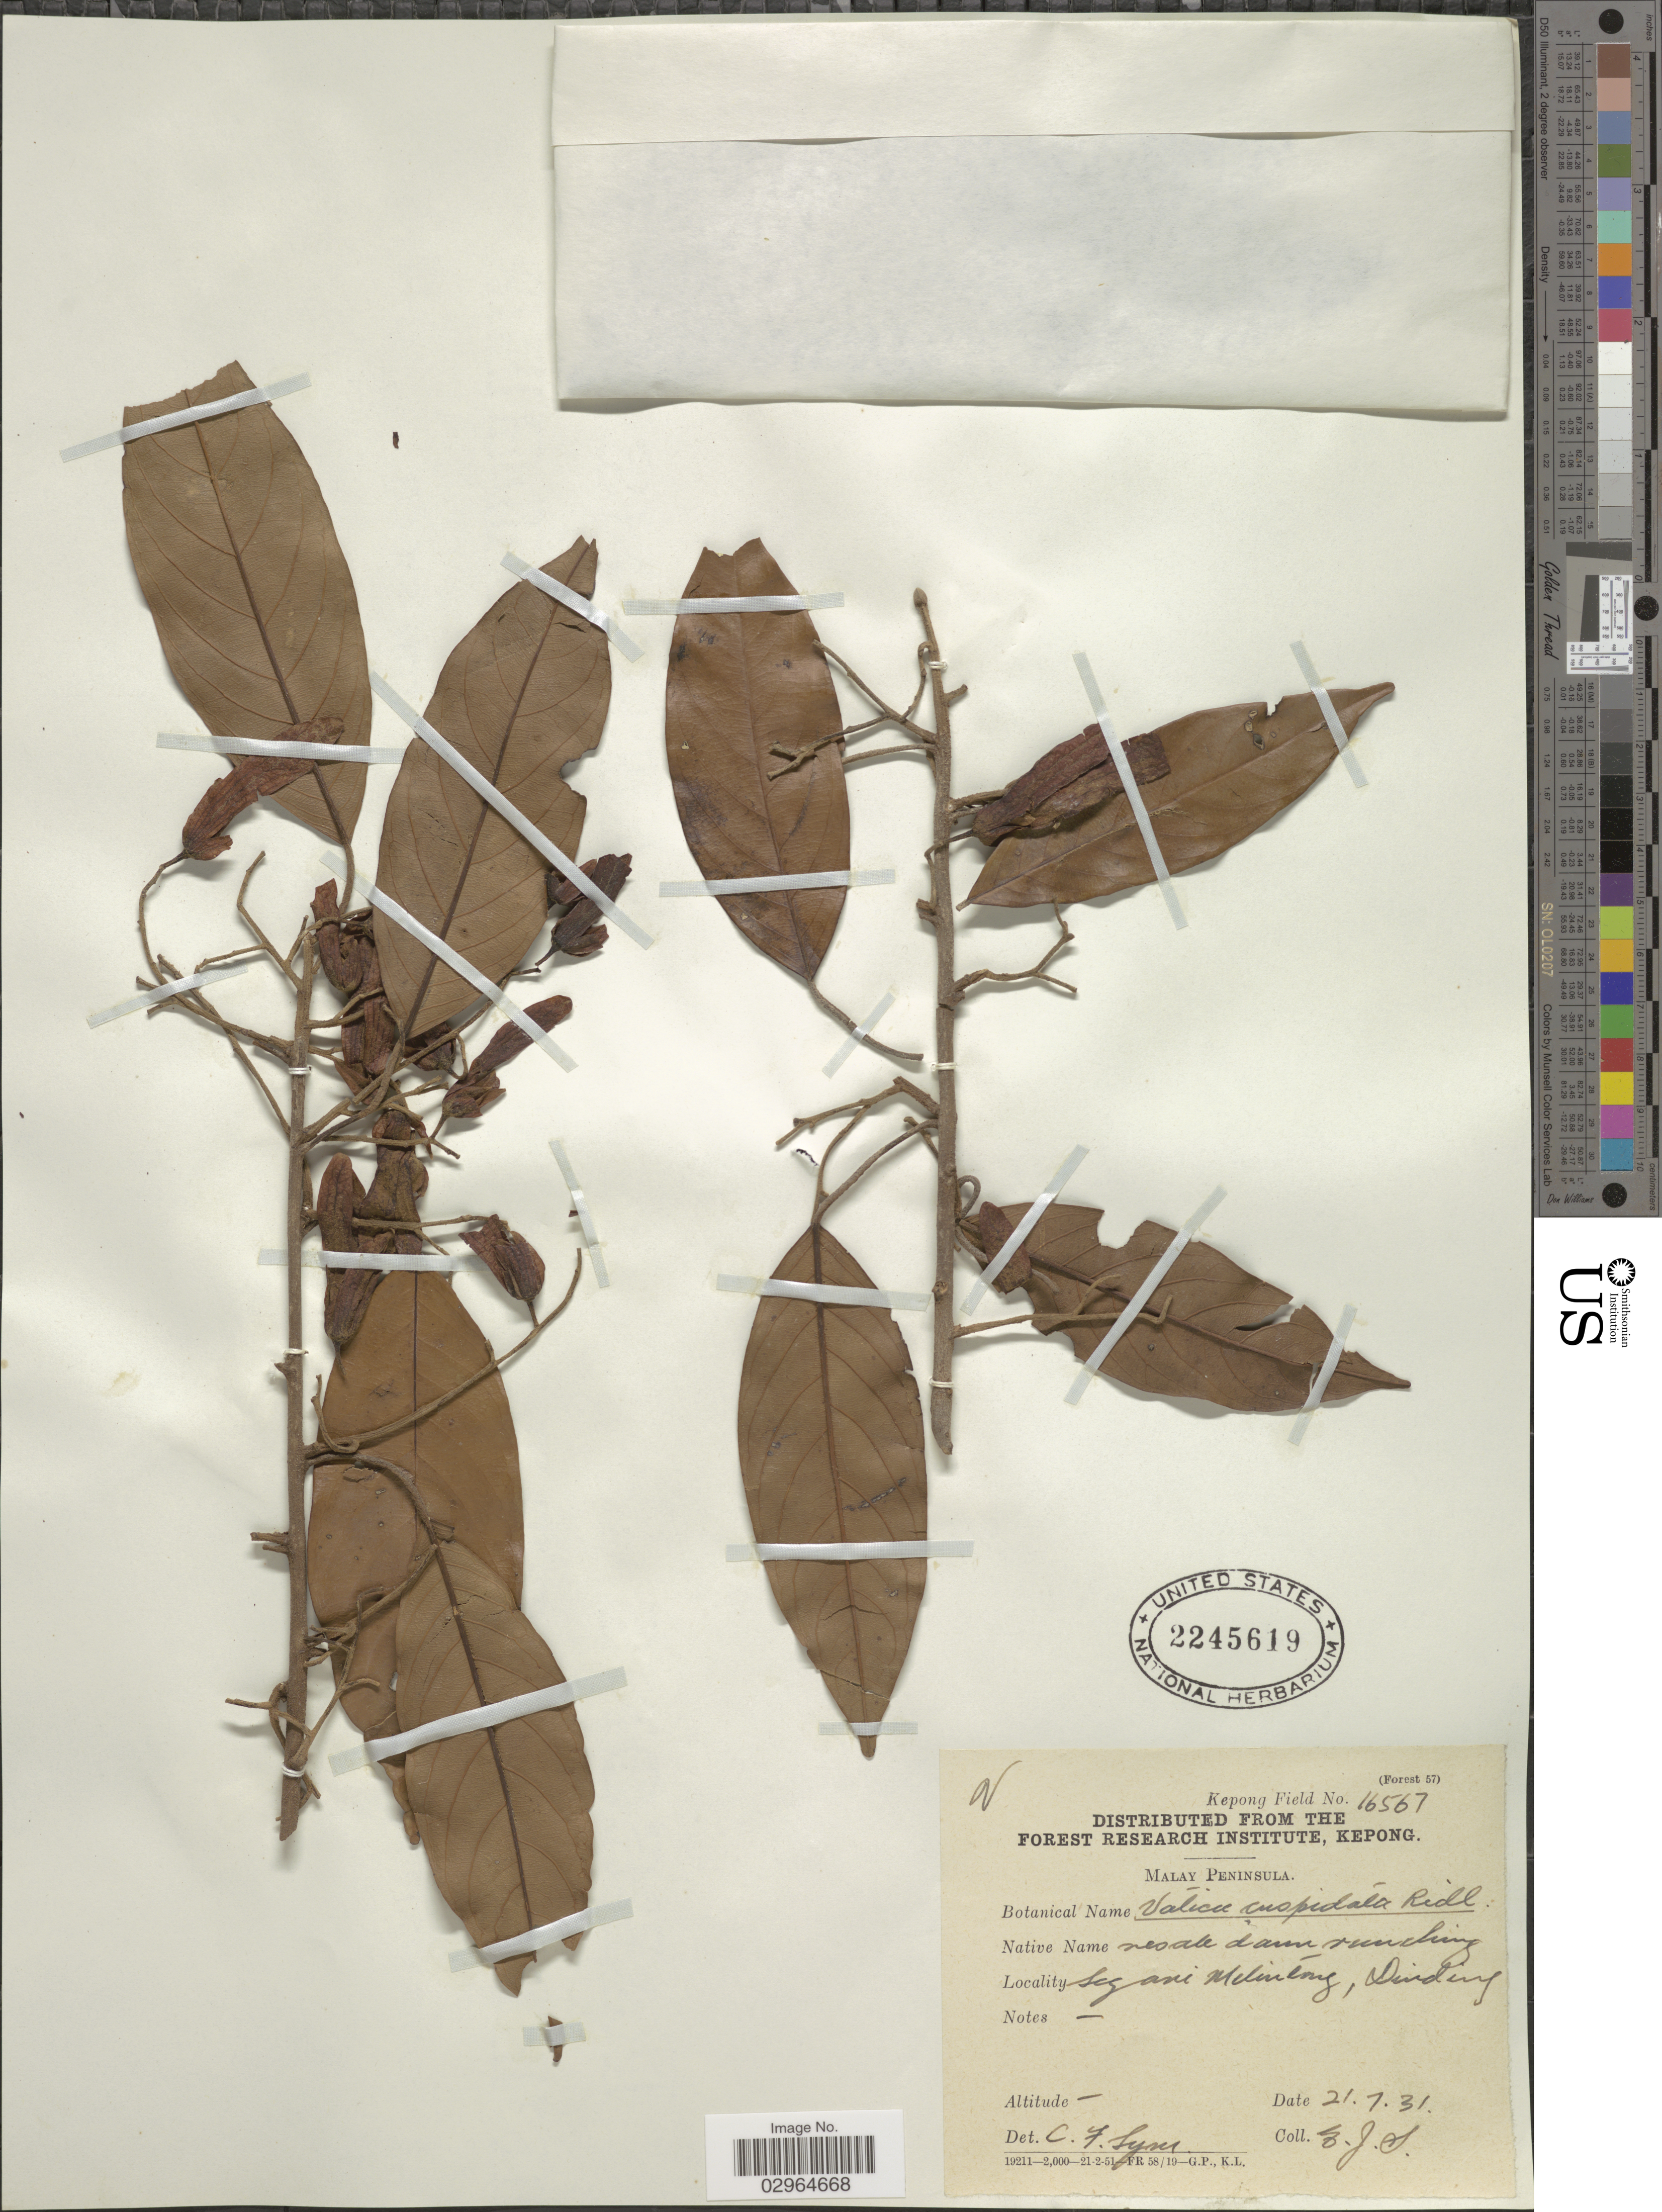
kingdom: Plantae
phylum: Tracheophyta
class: Magnoliopsida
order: Malvales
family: Dipterocarpaceae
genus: Vatica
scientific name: Vatica cuspidata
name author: (Ridl.) Desch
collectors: E. J. S.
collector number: Kepong Field 16567?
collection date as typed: Transcribed d/m/y: 21/7/31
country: Malaysia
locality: Malay Peninsula. Segari Melintang, Dingding.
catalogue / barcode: US 2245619